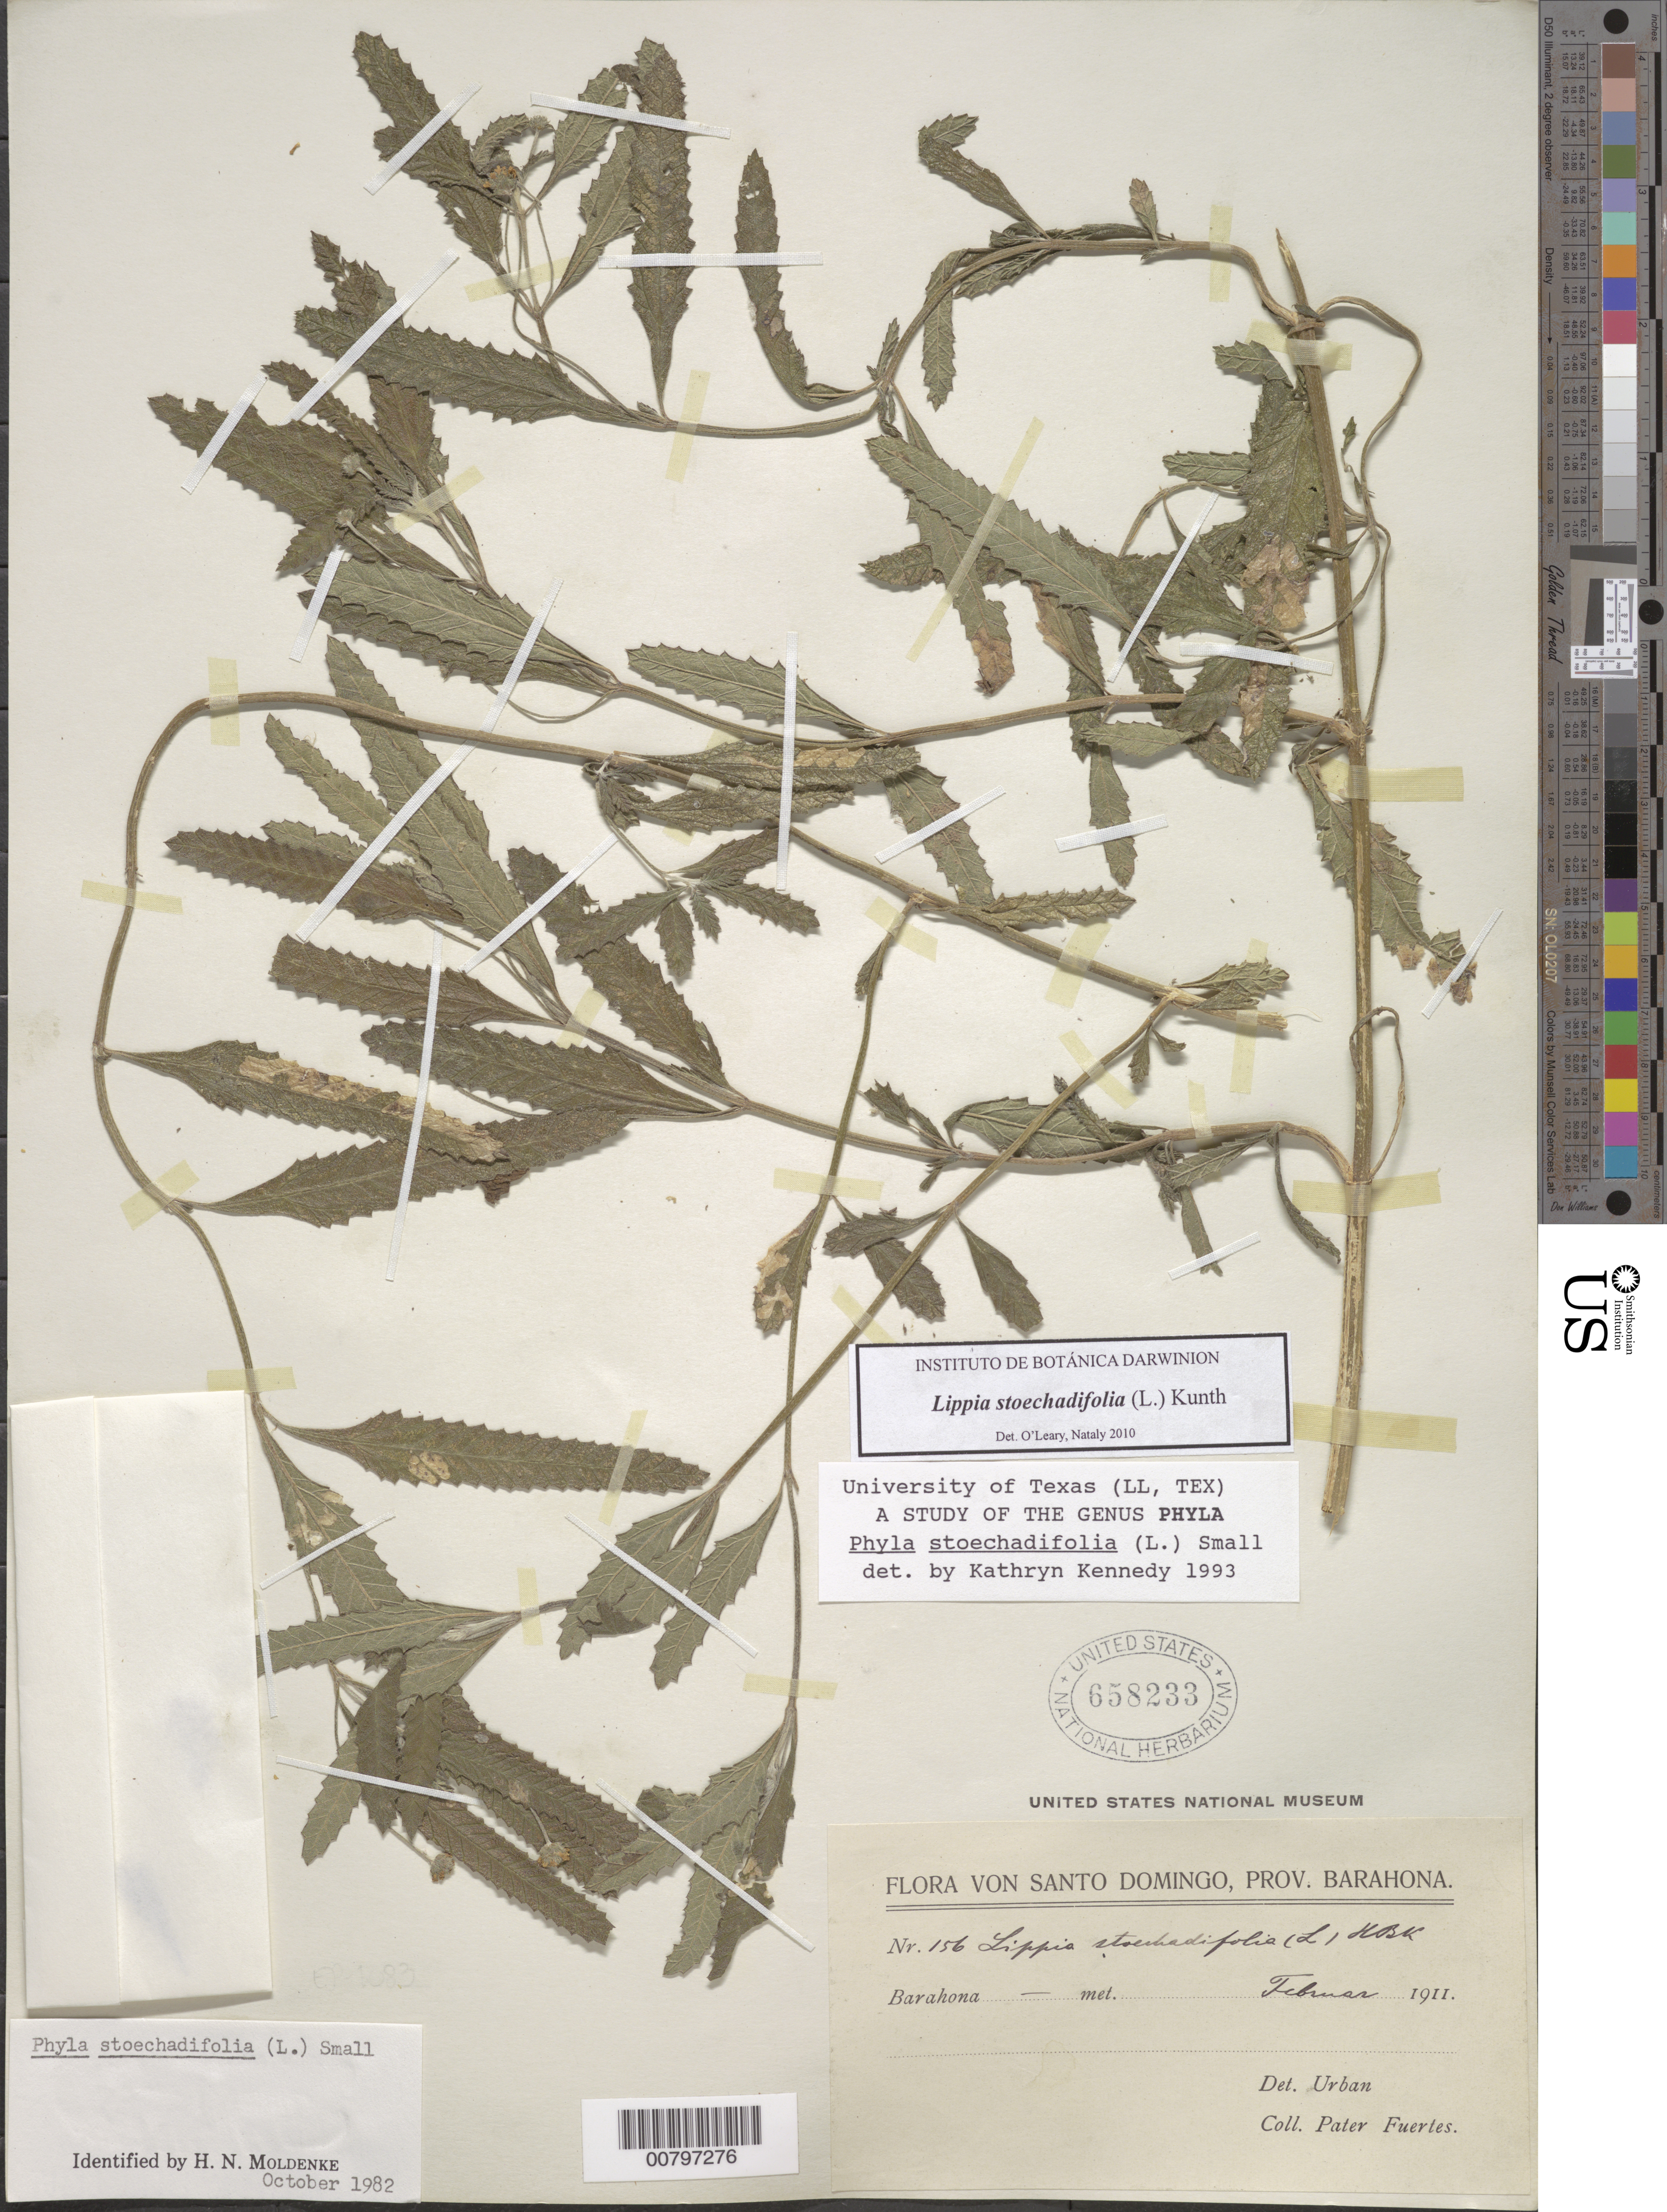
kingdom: Plantae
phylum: Tracheophyta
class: Magnoliopsida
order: Lamiales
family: Verbenaceae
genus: Phyla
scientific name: Phyla stoechadifolia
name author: (L.) Small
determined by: Kennedy, K.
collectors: M. D. Fuertes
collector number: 156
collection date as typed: Feb 1911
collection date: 1911-02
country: Dominican Republic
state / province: Barahona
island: Hispaniola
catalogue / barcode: US 658233